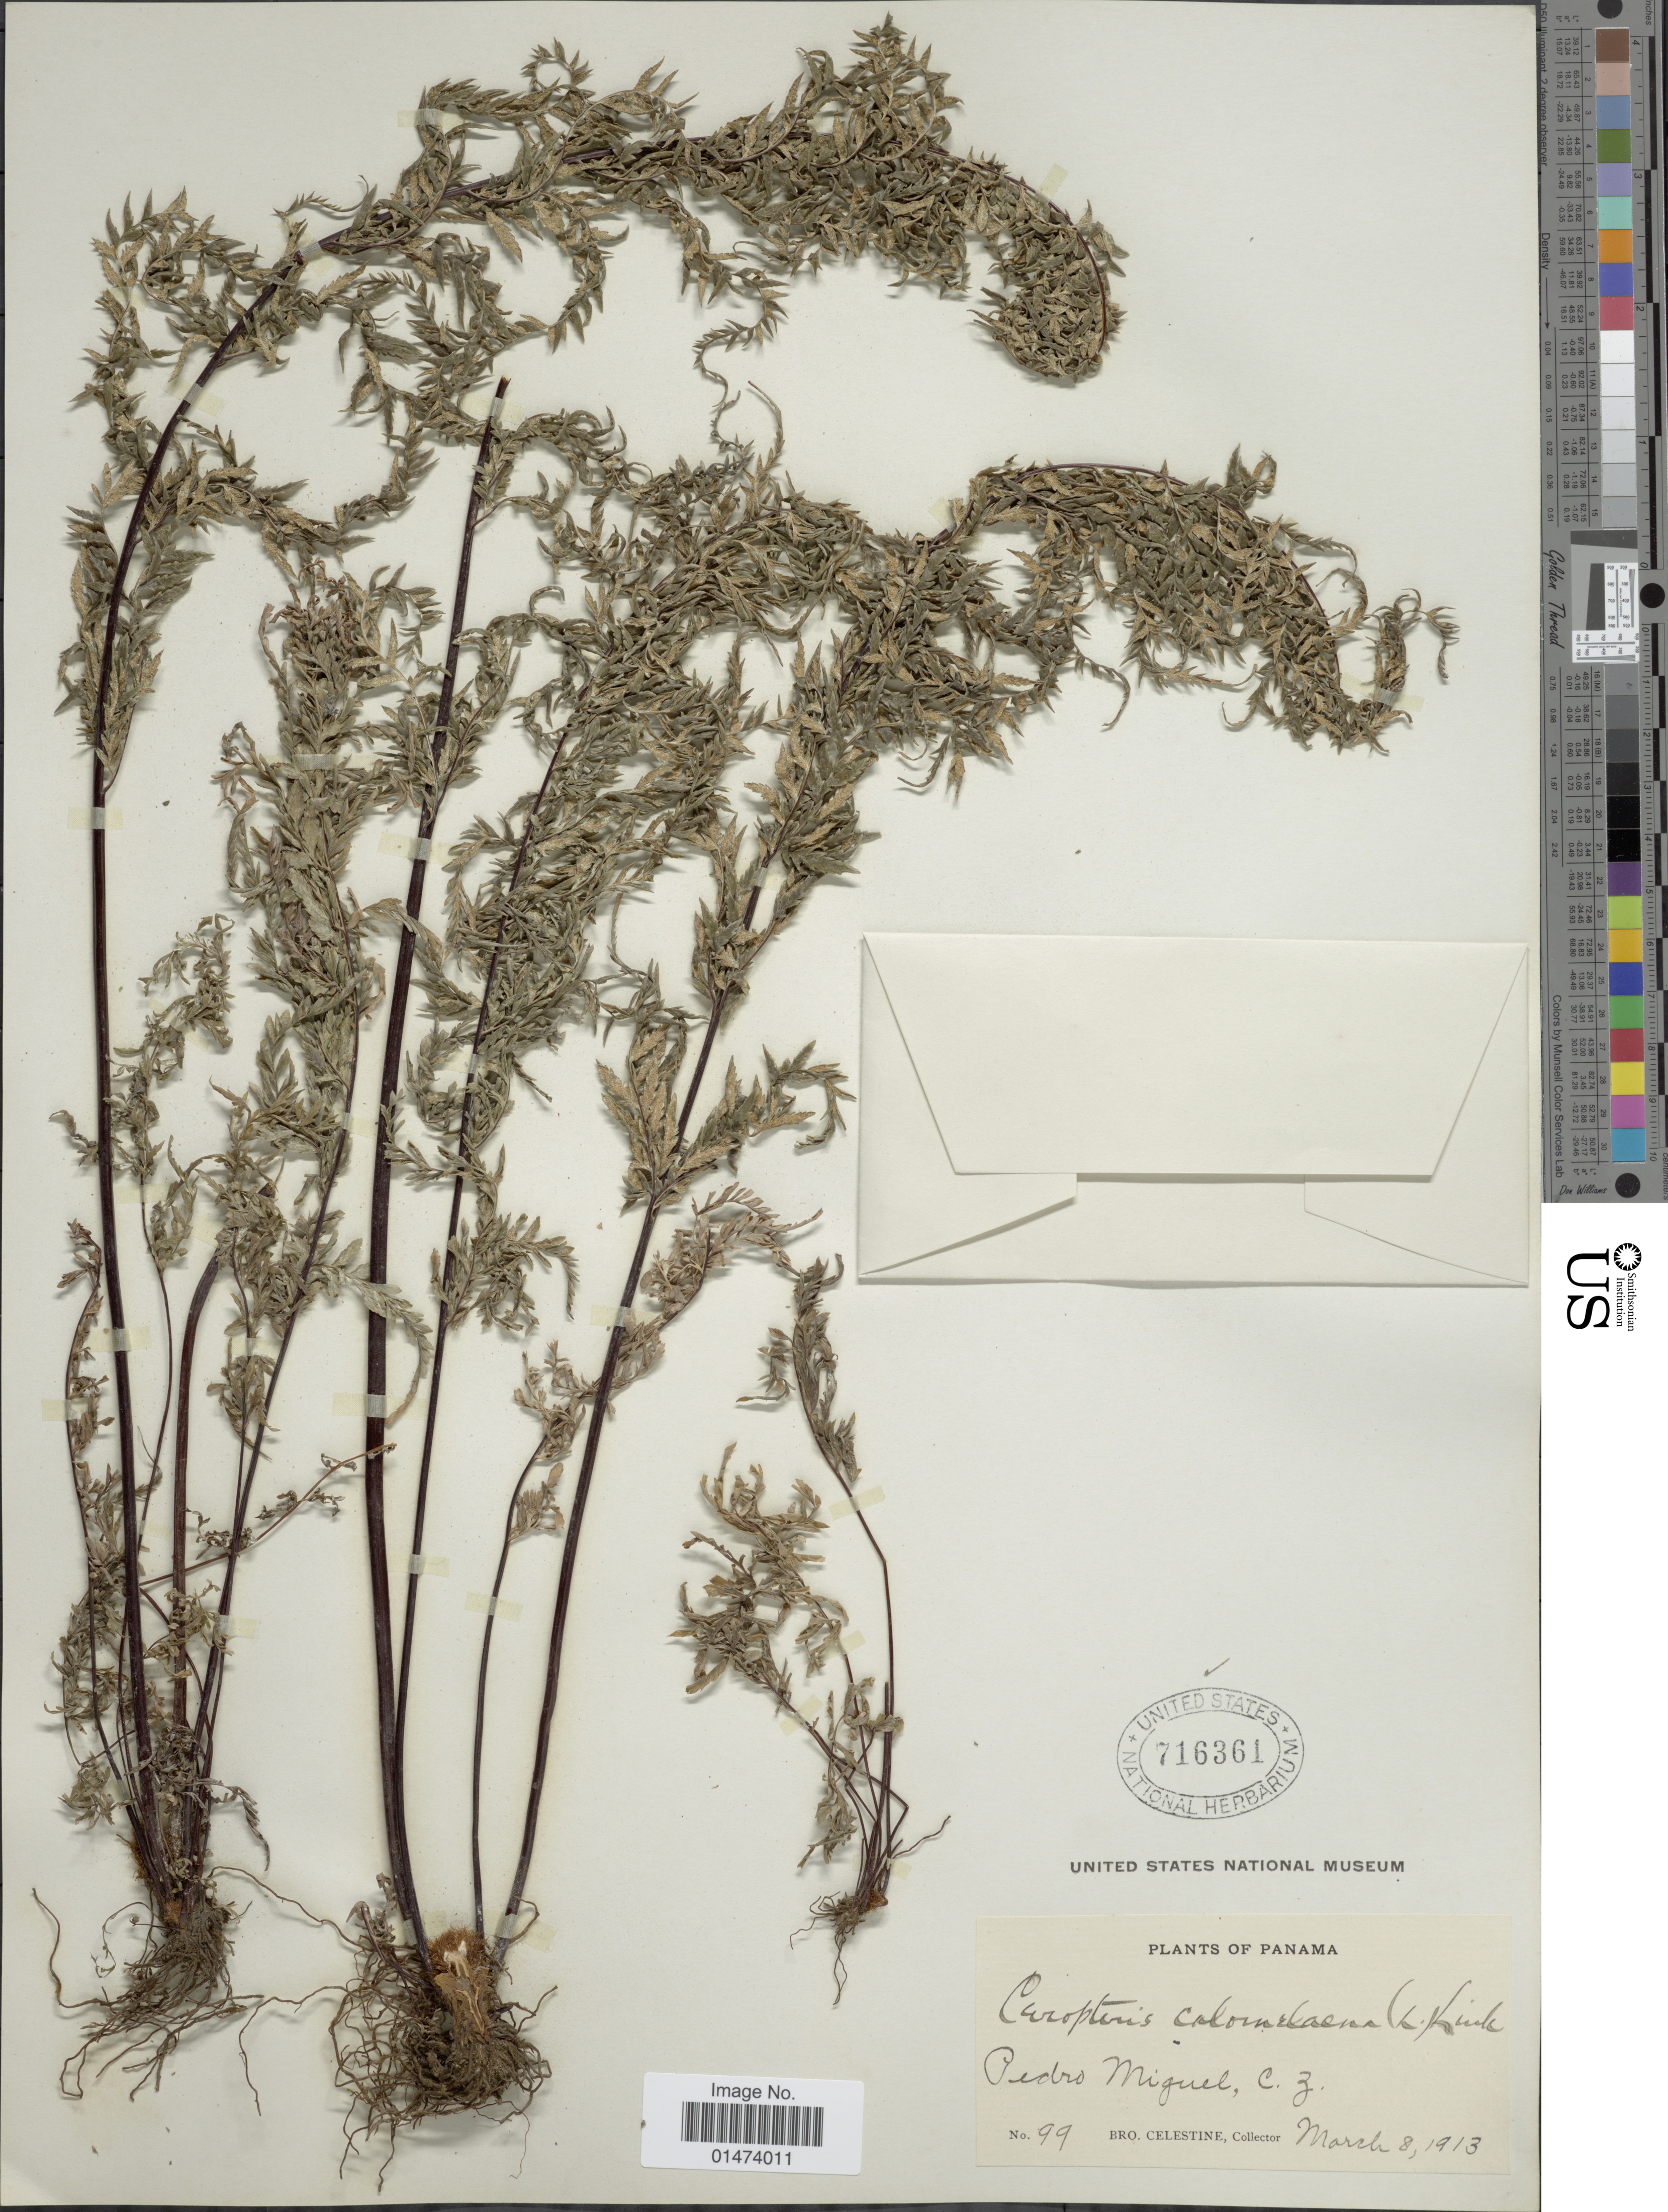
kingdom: Plantae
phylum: Tracheophyta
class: Polypodiopsida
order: Polypodiales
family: Pteridaceae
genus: Pityrogramma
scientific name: Pityrogramma calomelanos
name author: (L.) Link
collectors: B. Celestine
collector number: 99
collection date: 1913-03-08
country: Panama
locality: Pedro Miguel, C. Z.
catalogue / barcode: US 716361